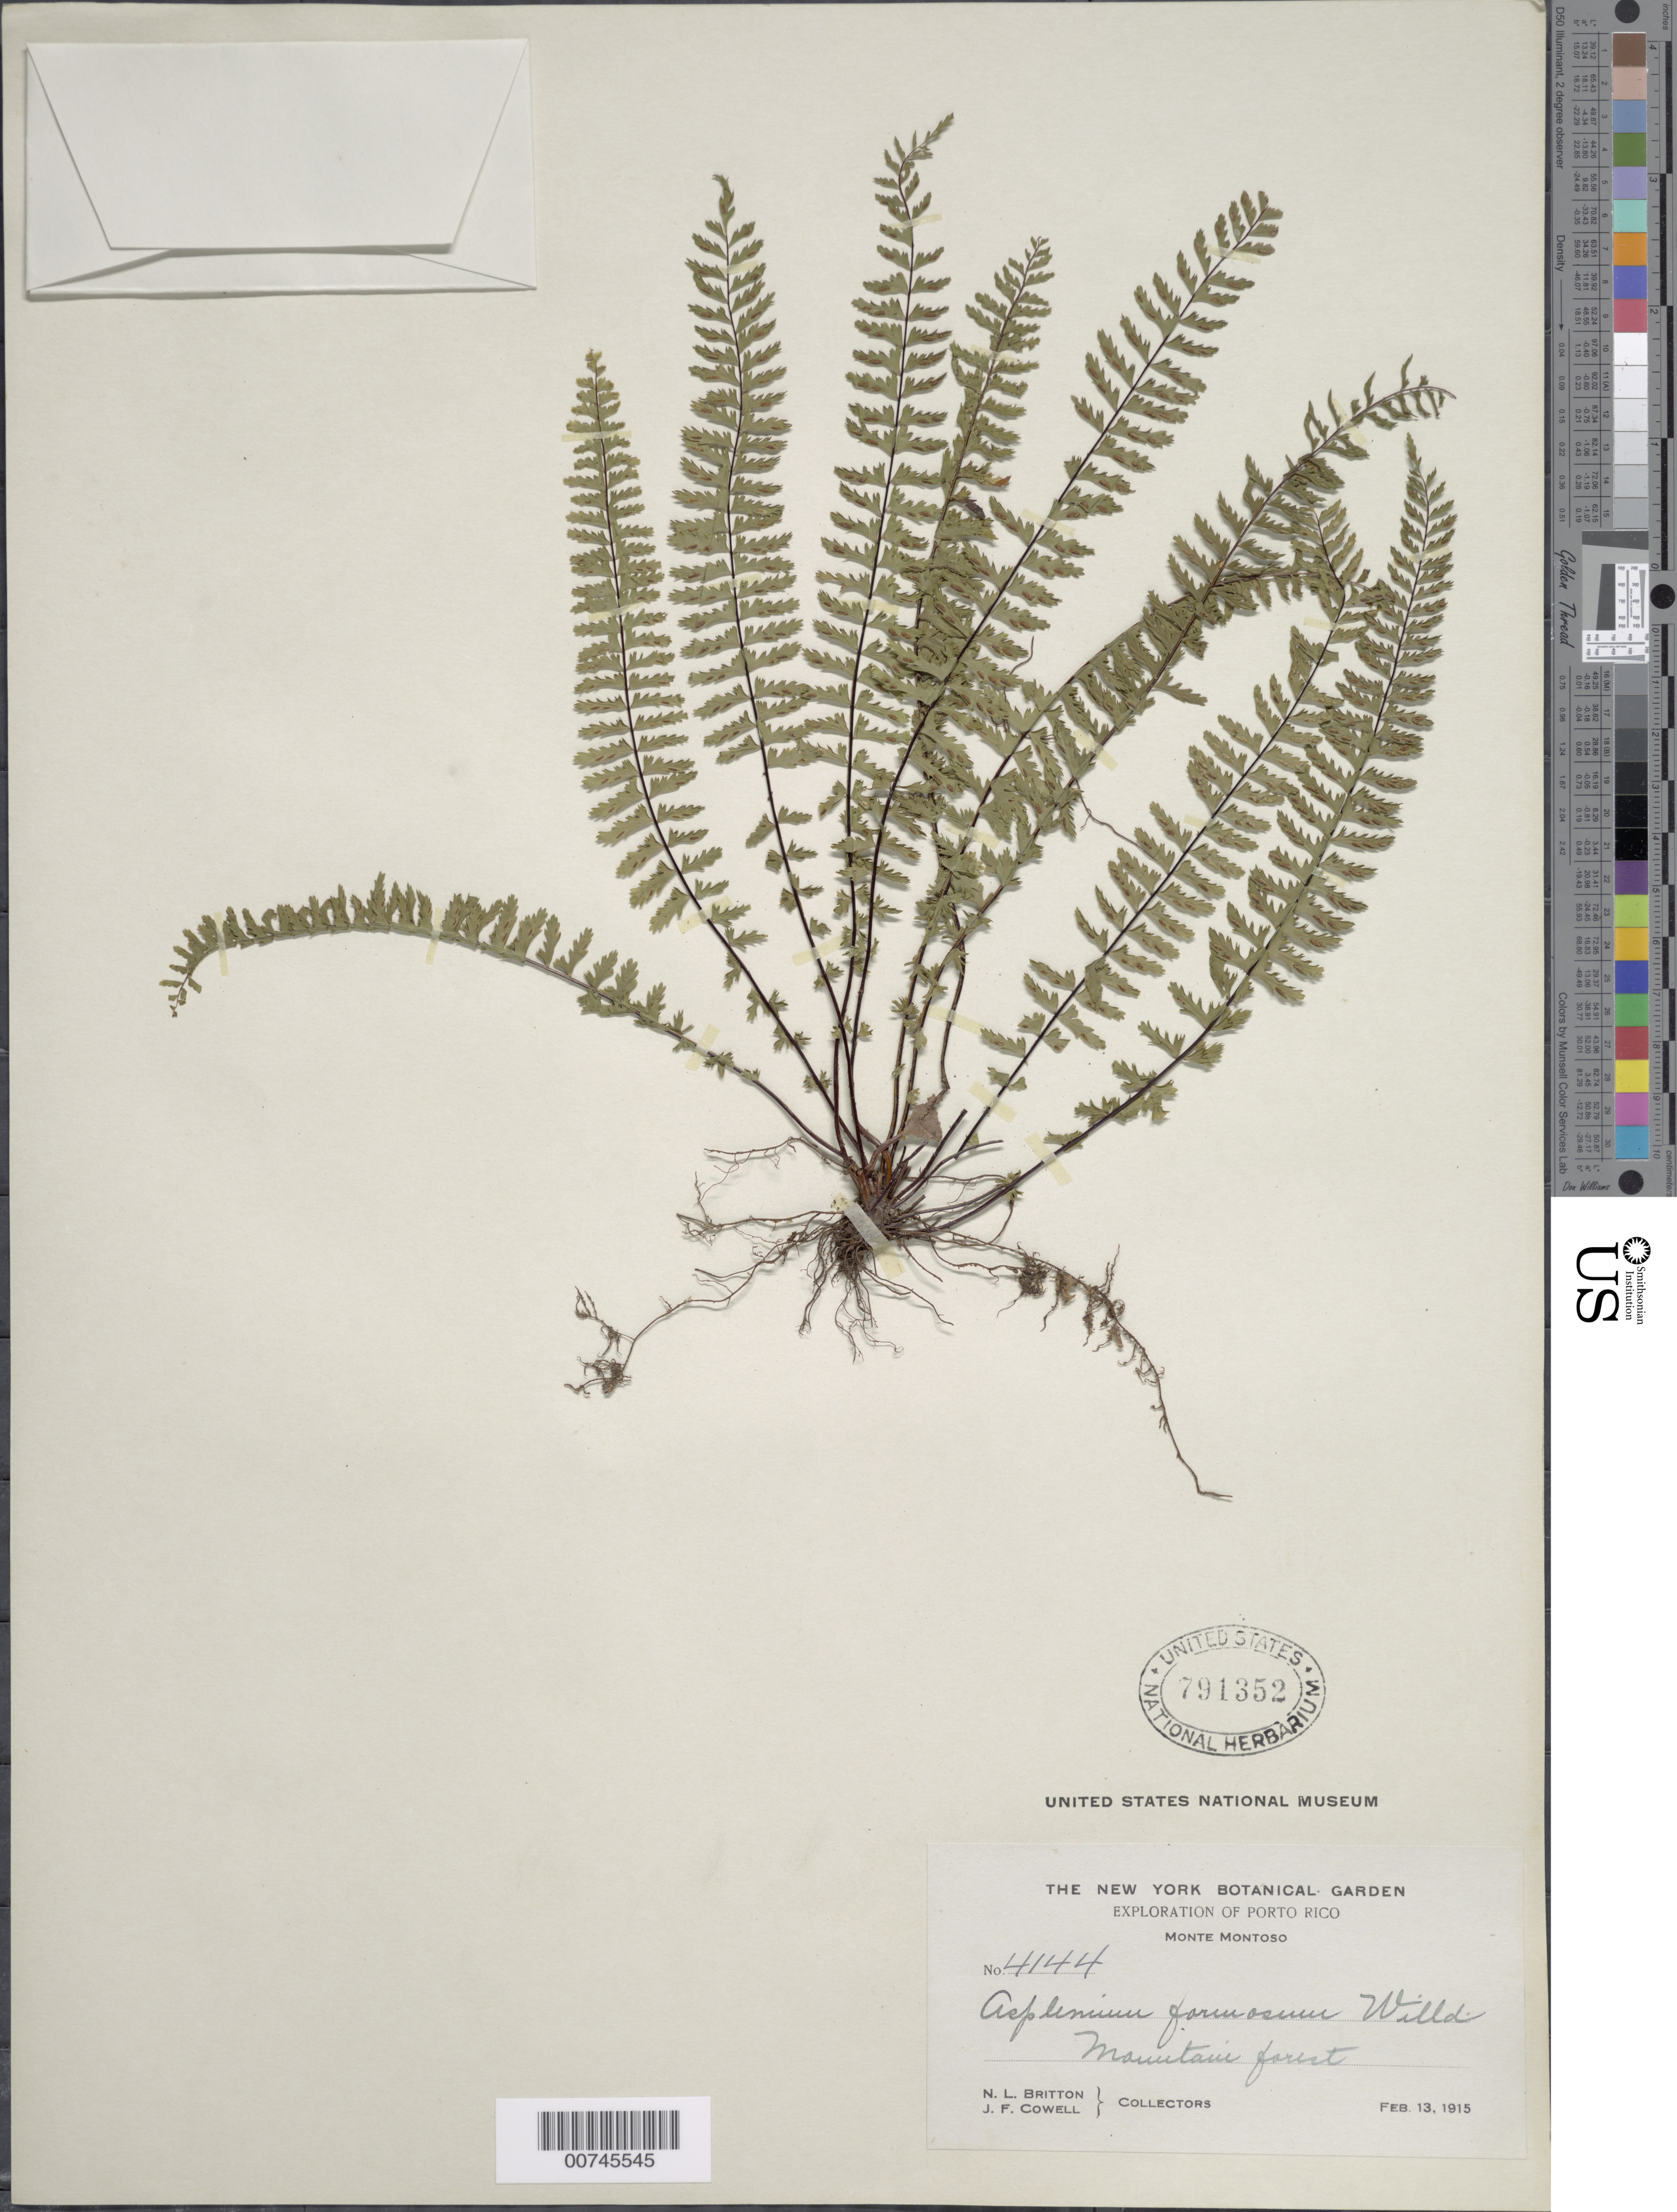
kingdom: Plantae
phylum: Tracheophyta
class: Polypodiopsida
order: Polypodiales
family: Aspleniaceae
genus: Asplenium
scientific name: Asplenium formosum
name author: Willd.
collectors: N. Britton & J. F. Cowell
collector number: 4144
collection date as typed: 13 Feb 1915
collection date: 1915-02-13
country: Puerto Rico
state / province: Maricao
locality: Monte Montoso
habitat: Mountain forest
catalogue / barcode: US 791352